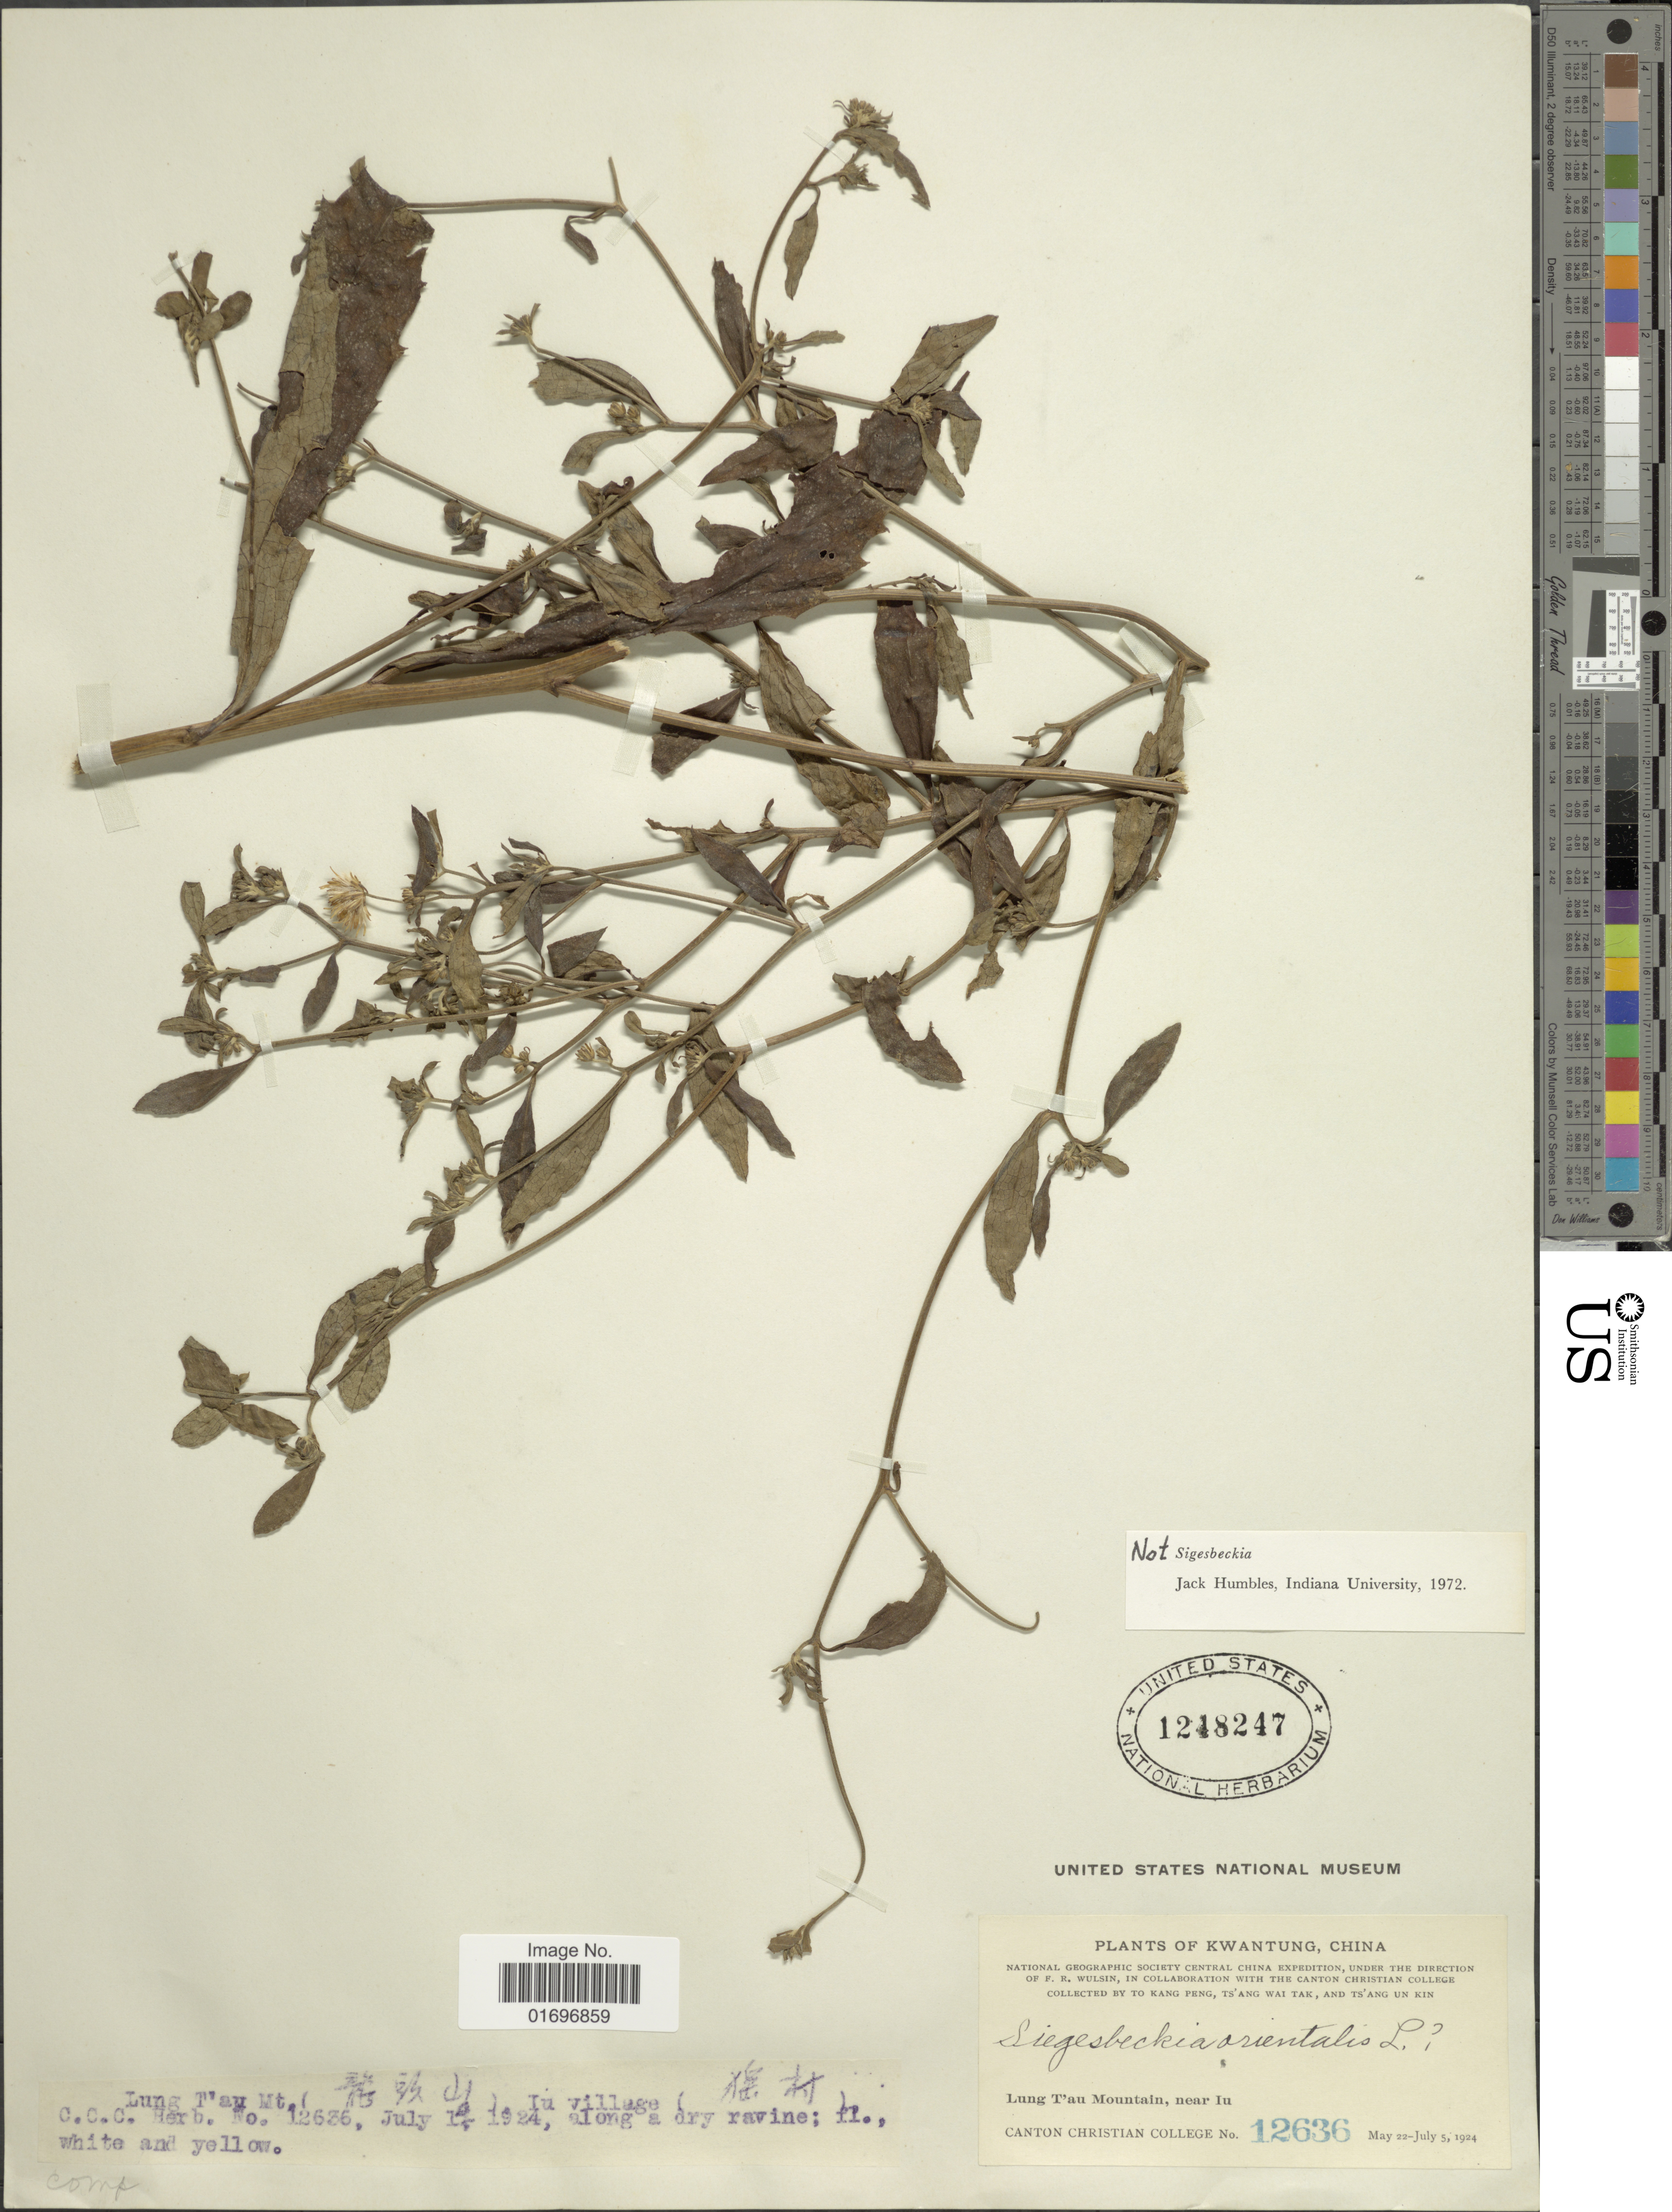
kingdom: Plantae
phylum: Tracheophyta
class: Magnoliopsida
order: Asterales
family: Asteraceae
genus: Aster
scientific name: Aster sp.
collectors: Canton Christian College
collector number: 12636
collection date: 1924-05-22/1924-07-05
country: China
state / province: Guangdong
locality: Kwangtung, China. Lung T'au Mountain, near Iu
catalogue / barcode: US 1248247